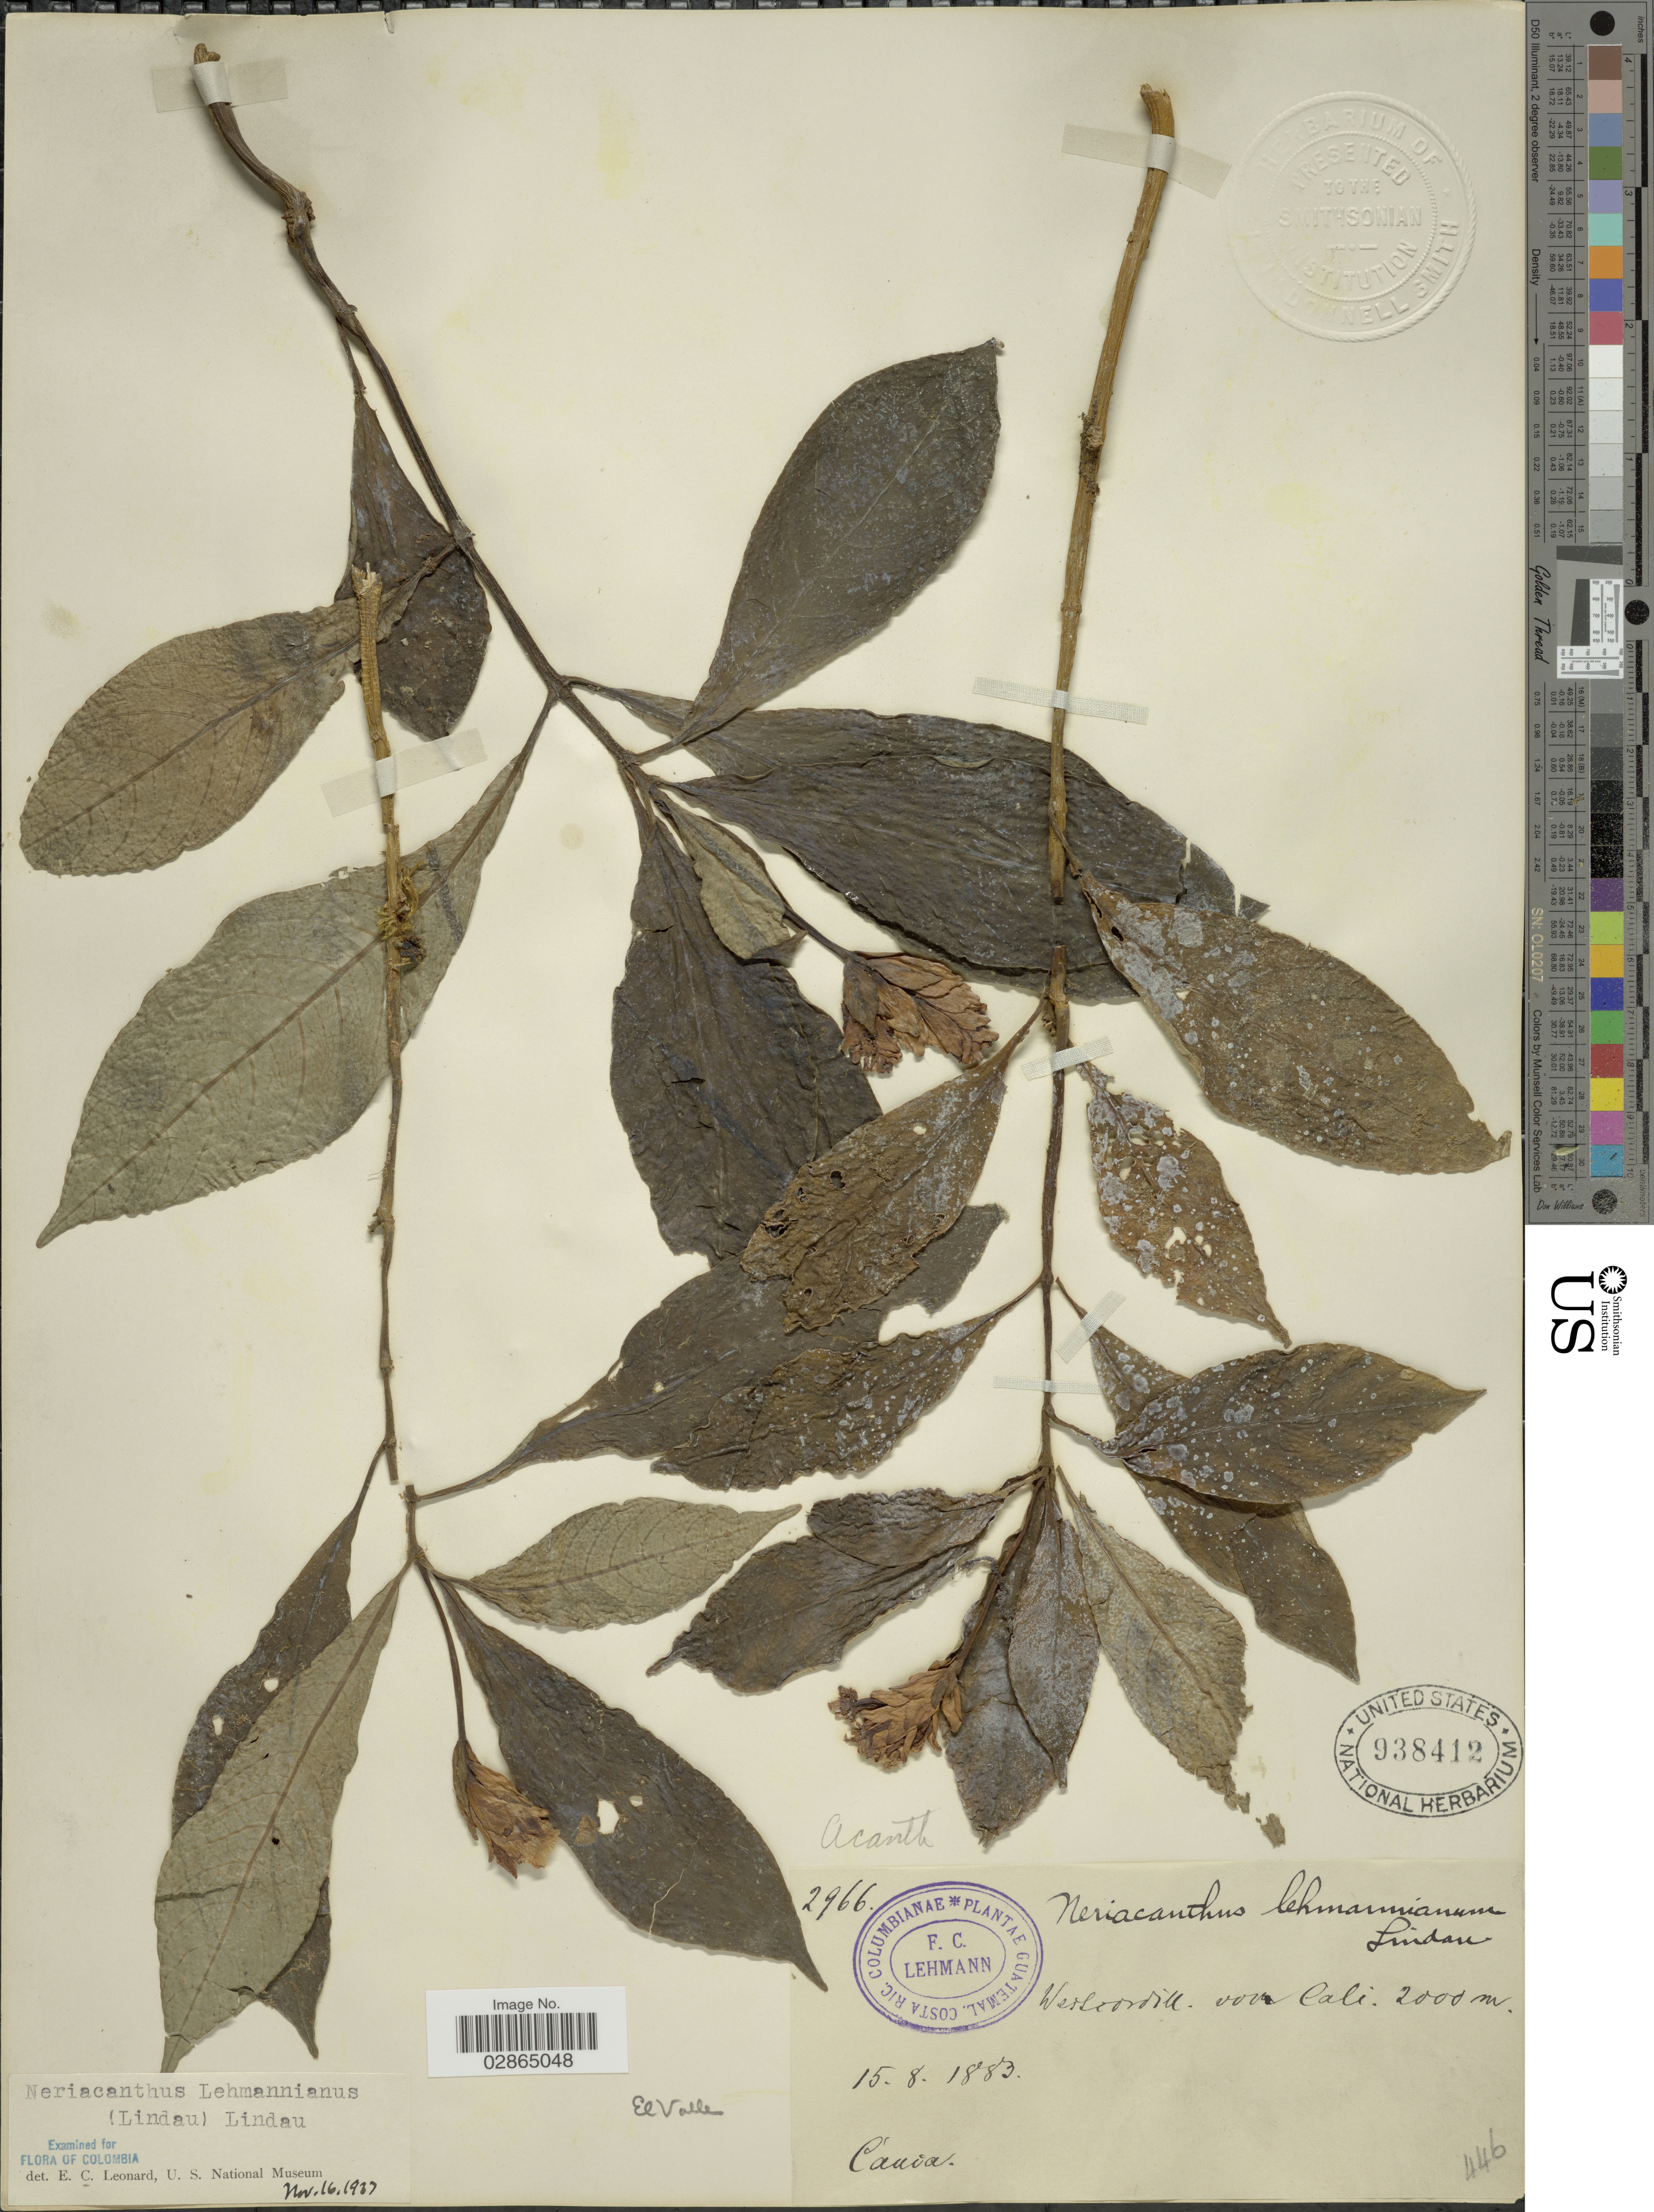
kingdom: Plantae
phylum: Tracheophyta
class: Magnoliopsida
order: Lamiales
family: Acanthaceae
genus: Neriacanthus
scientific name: Neriacanthus lehmannianus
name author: (Lindau) Lindau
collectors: F. C. Lehmann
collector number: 2966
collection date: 1883-08-15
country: Colombia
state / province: Cauca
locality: Westcordill. von Cali. El Valle.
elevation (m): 2000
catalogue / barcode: US 938412